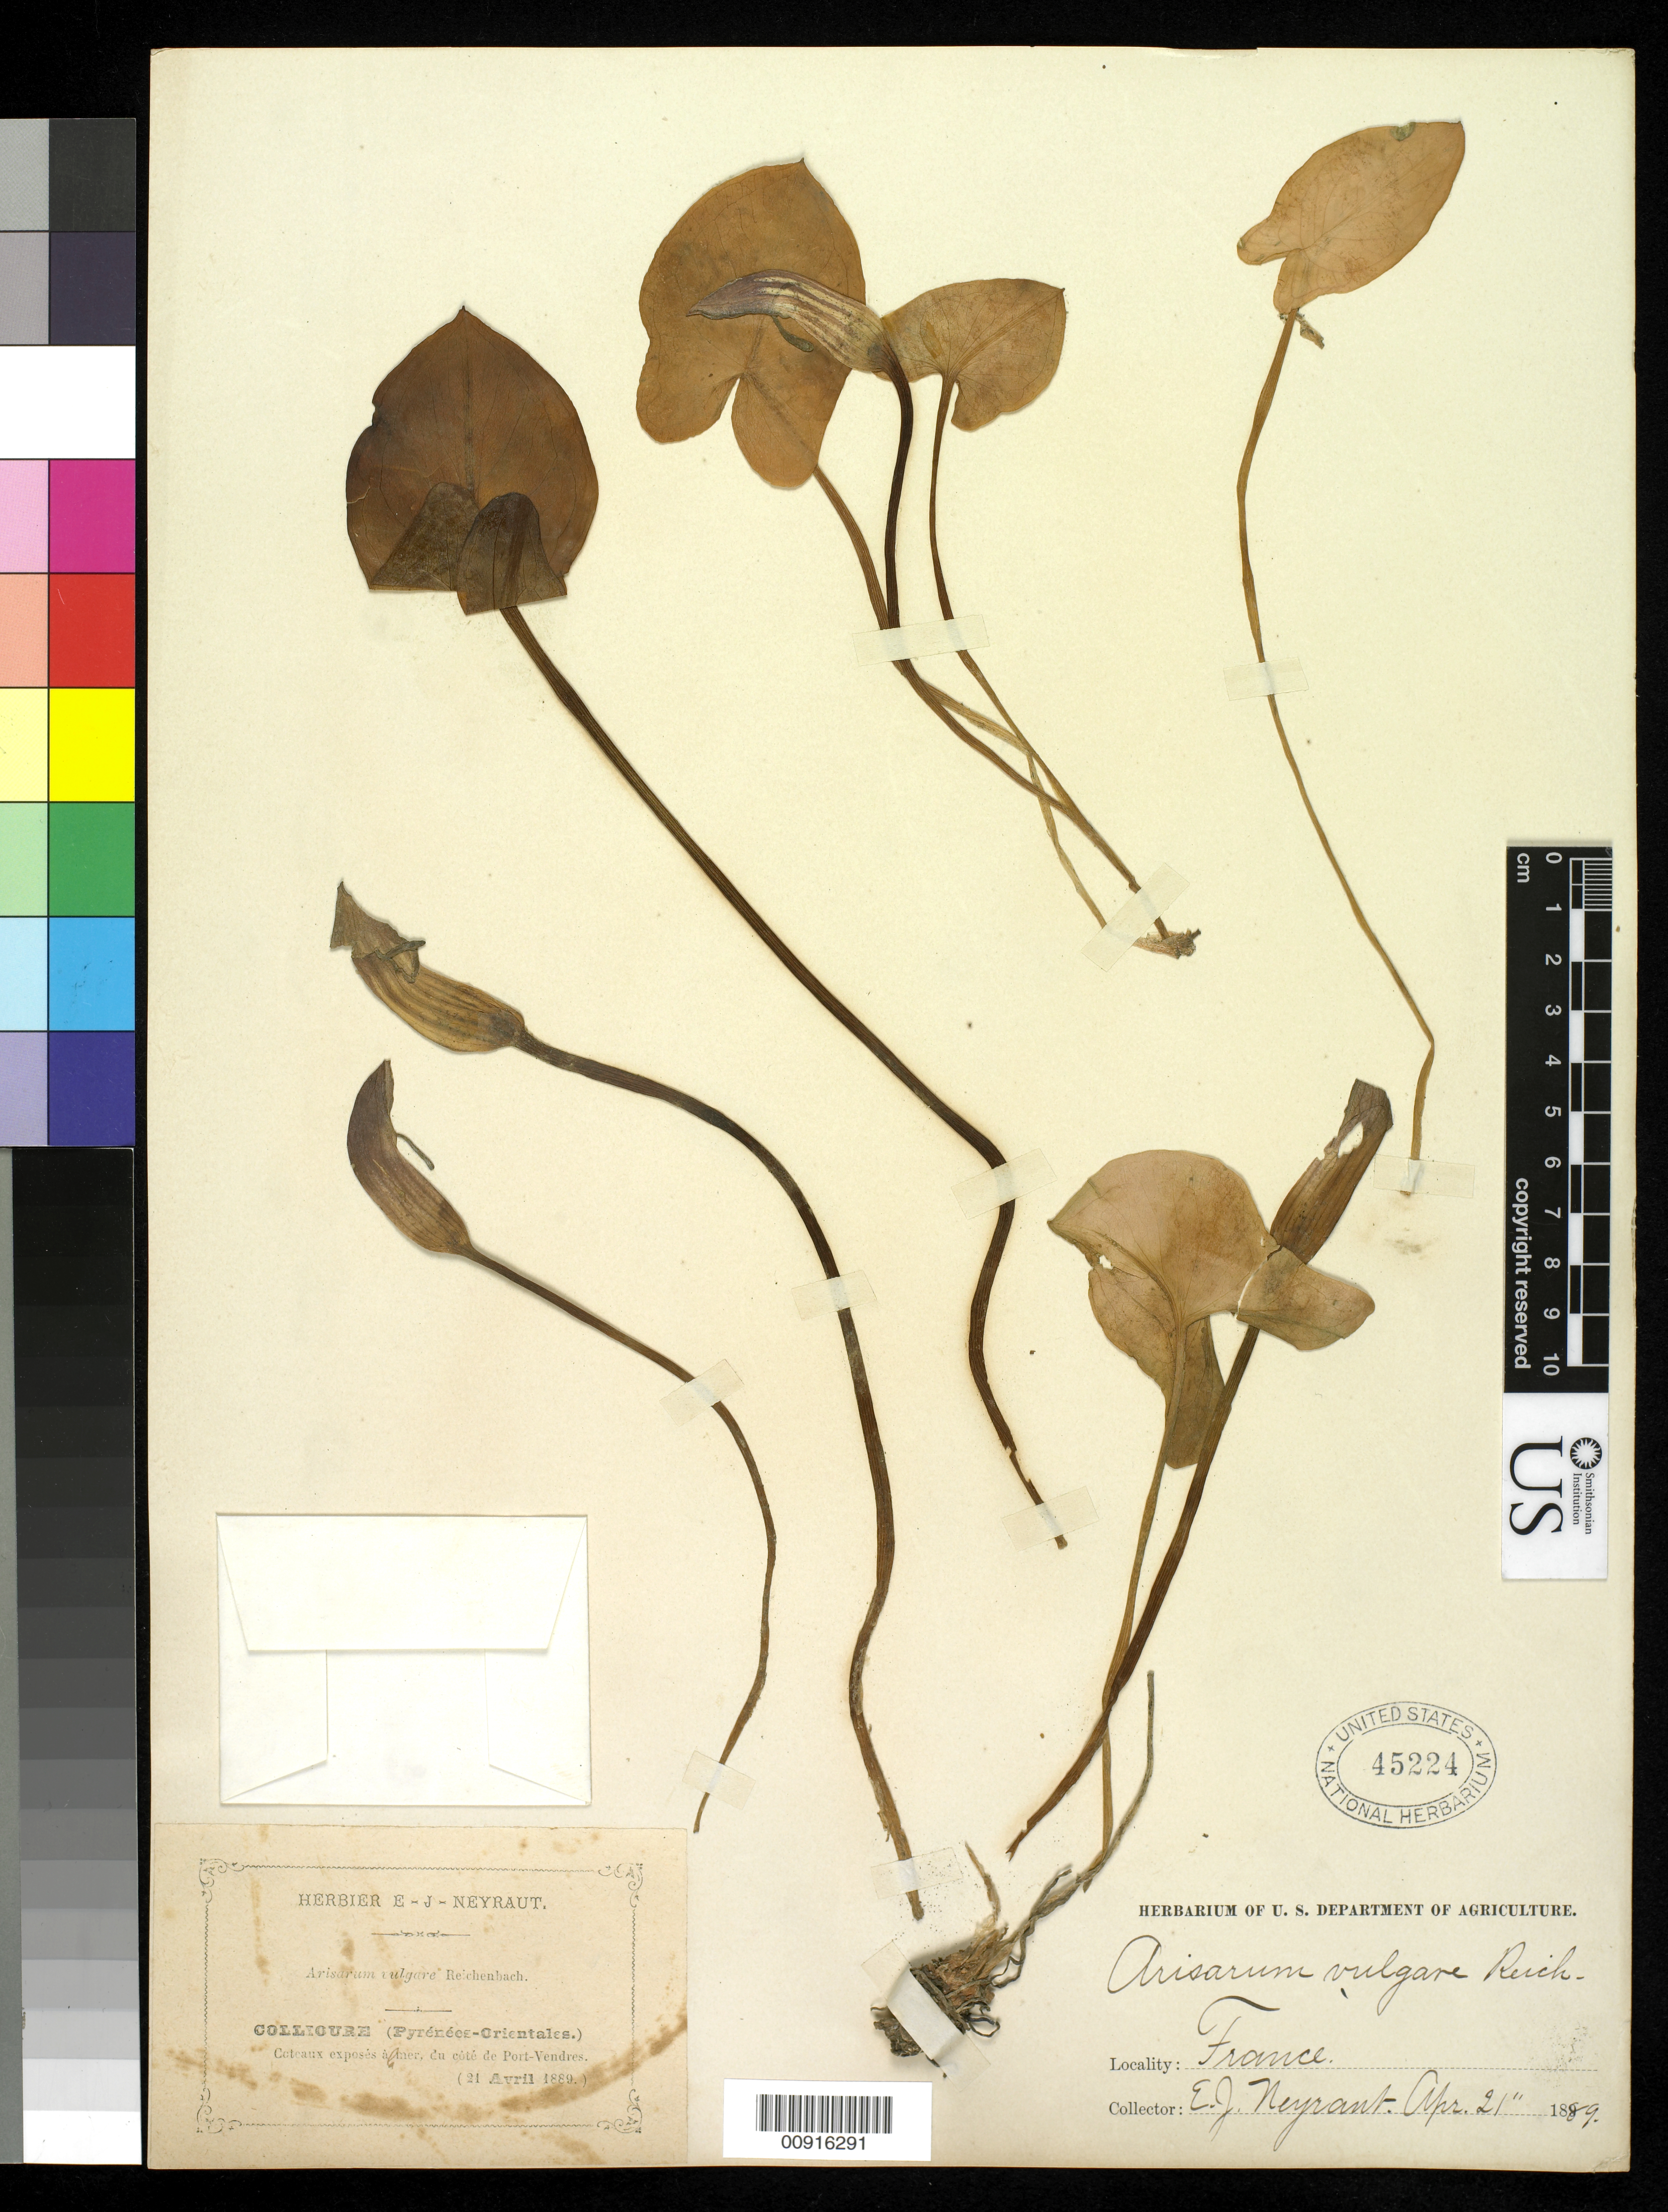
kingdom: Plantae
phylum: Tracheophyta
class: Liliopsida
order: Alismatales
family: Araceae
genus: Arisarum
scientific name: Arisarum vulgare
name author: Targ. Tozz.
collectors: E. Neyraut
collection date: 1889-04-21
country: France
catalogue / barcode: US 45224